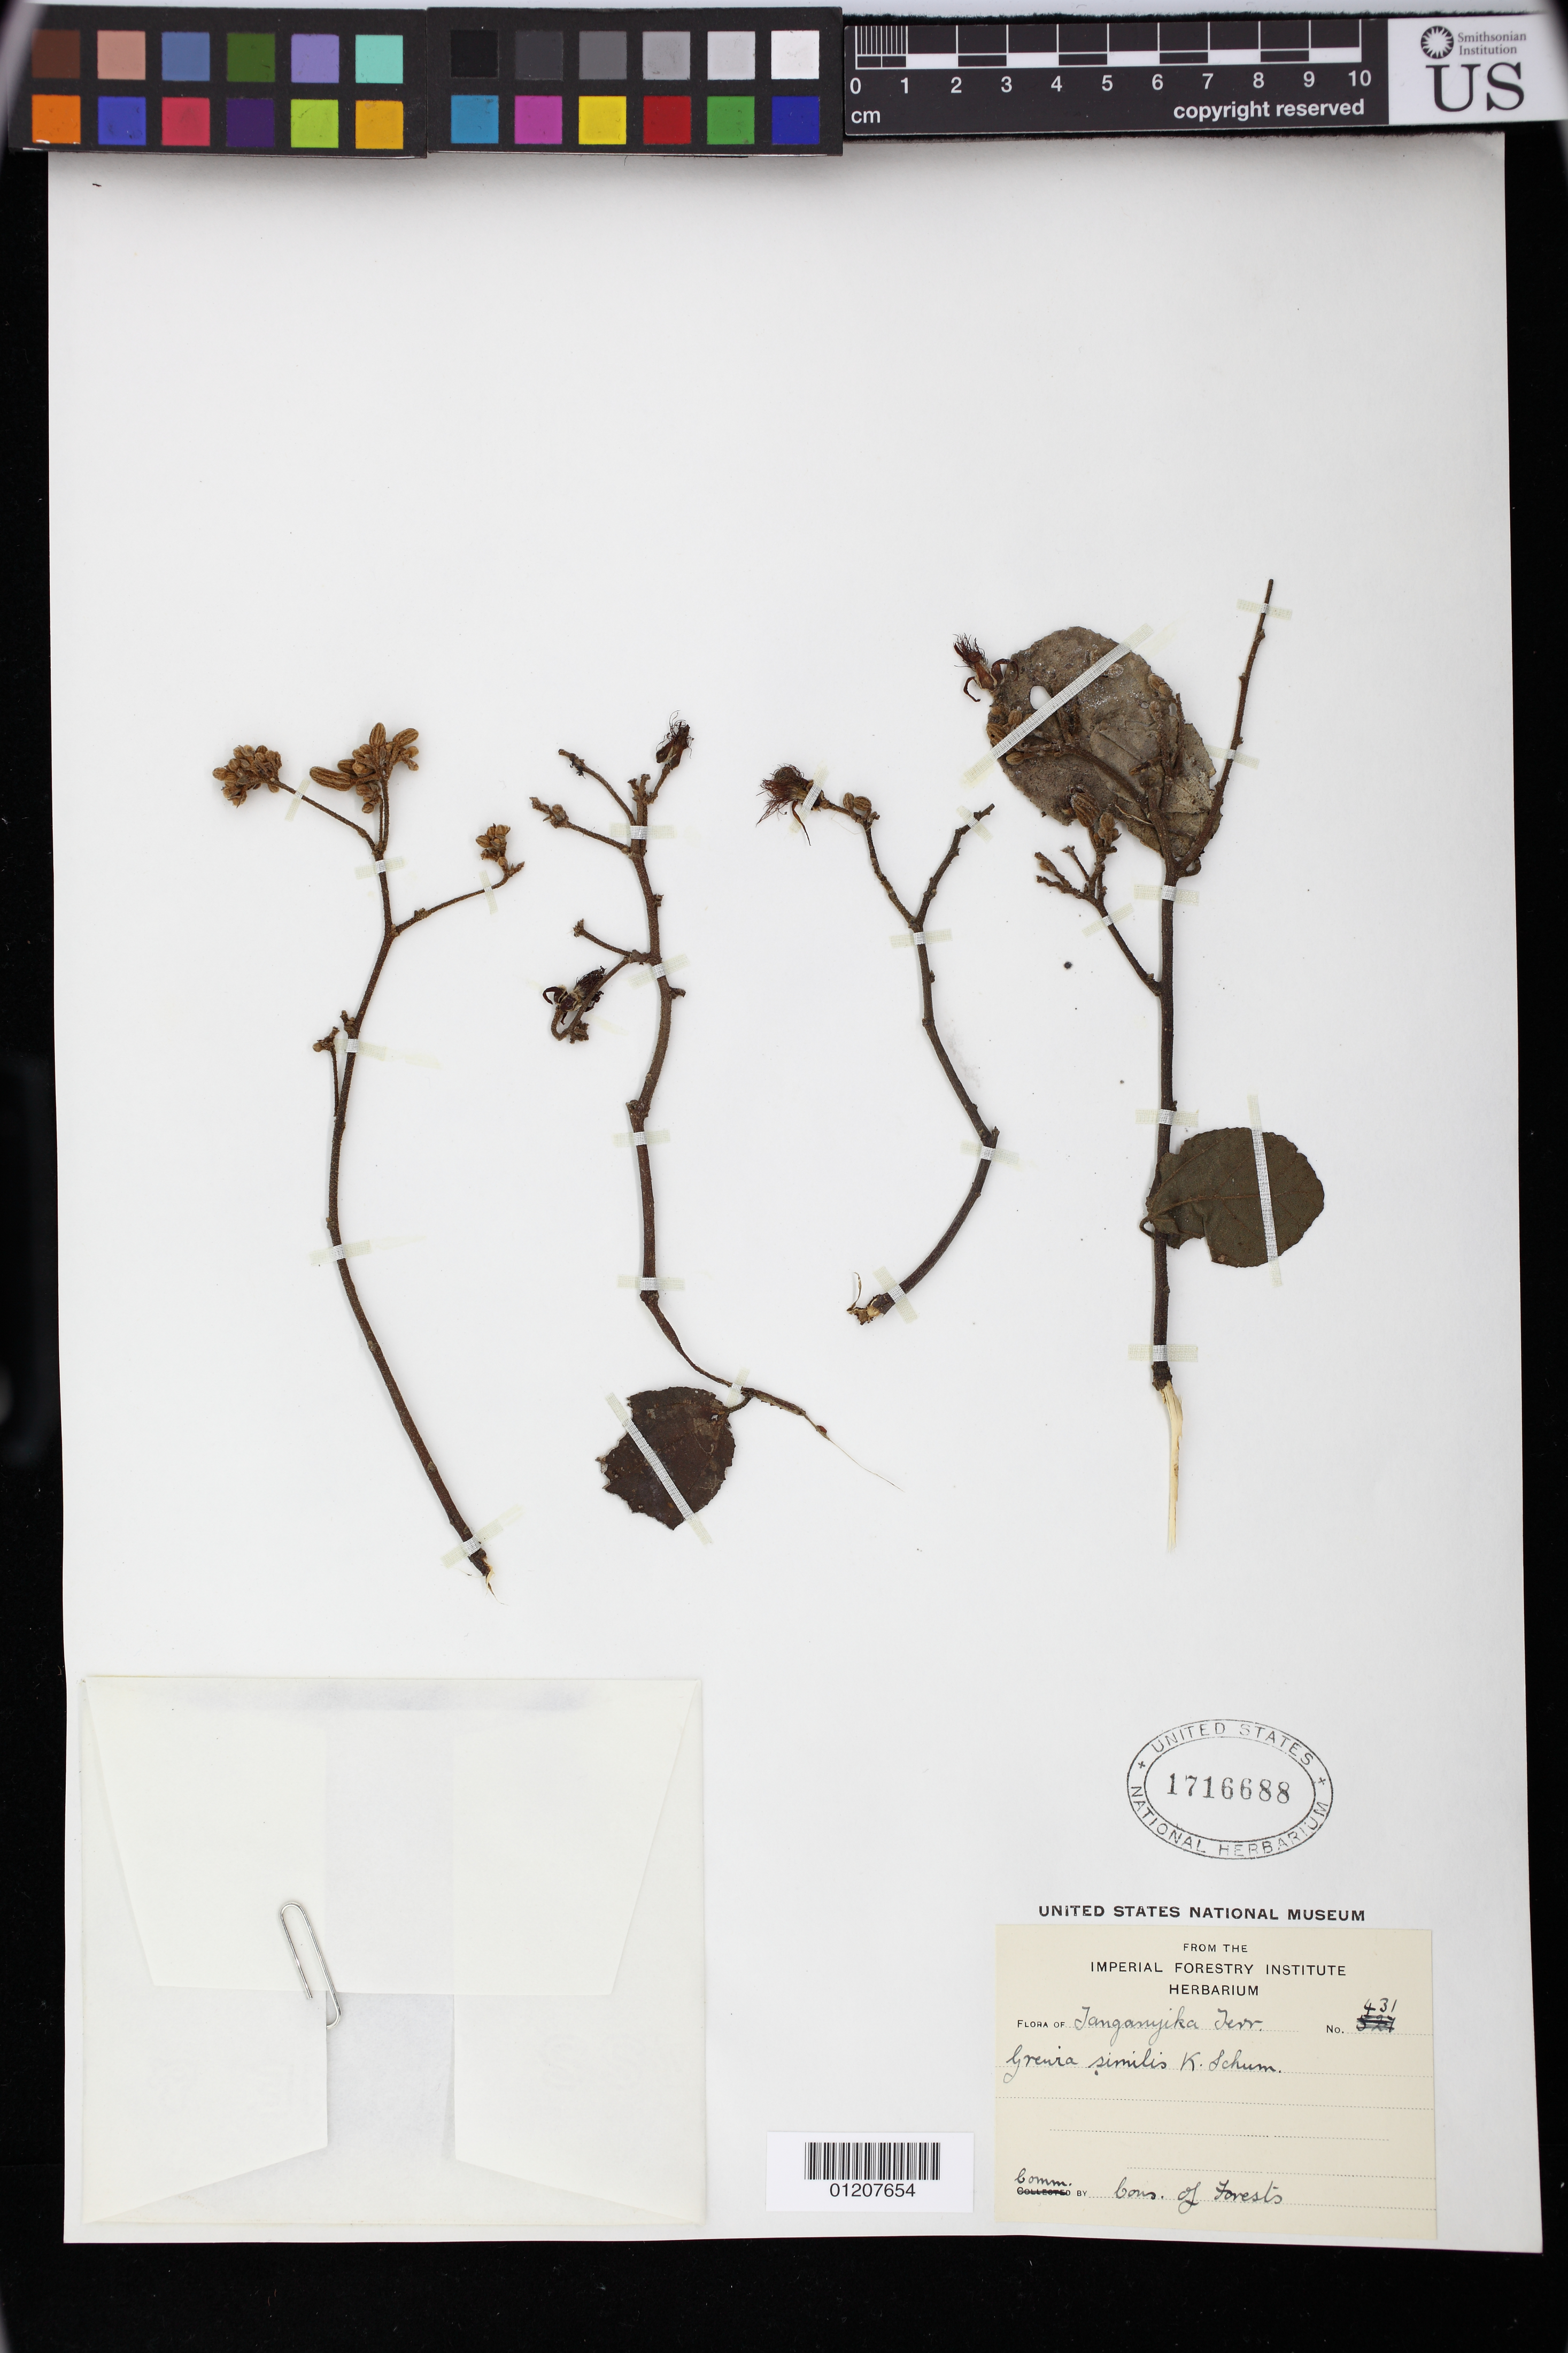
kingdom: Plantae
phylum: Tracheophyta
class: Magnoliopsida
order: Malvales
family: Malvaceae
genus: Grewia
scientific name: Grewia similis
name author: K. Schum.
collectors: ex herb. Forestry Institute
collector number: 431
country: Tanzania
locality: Tanganyika Terr.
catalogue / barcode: US 1716688